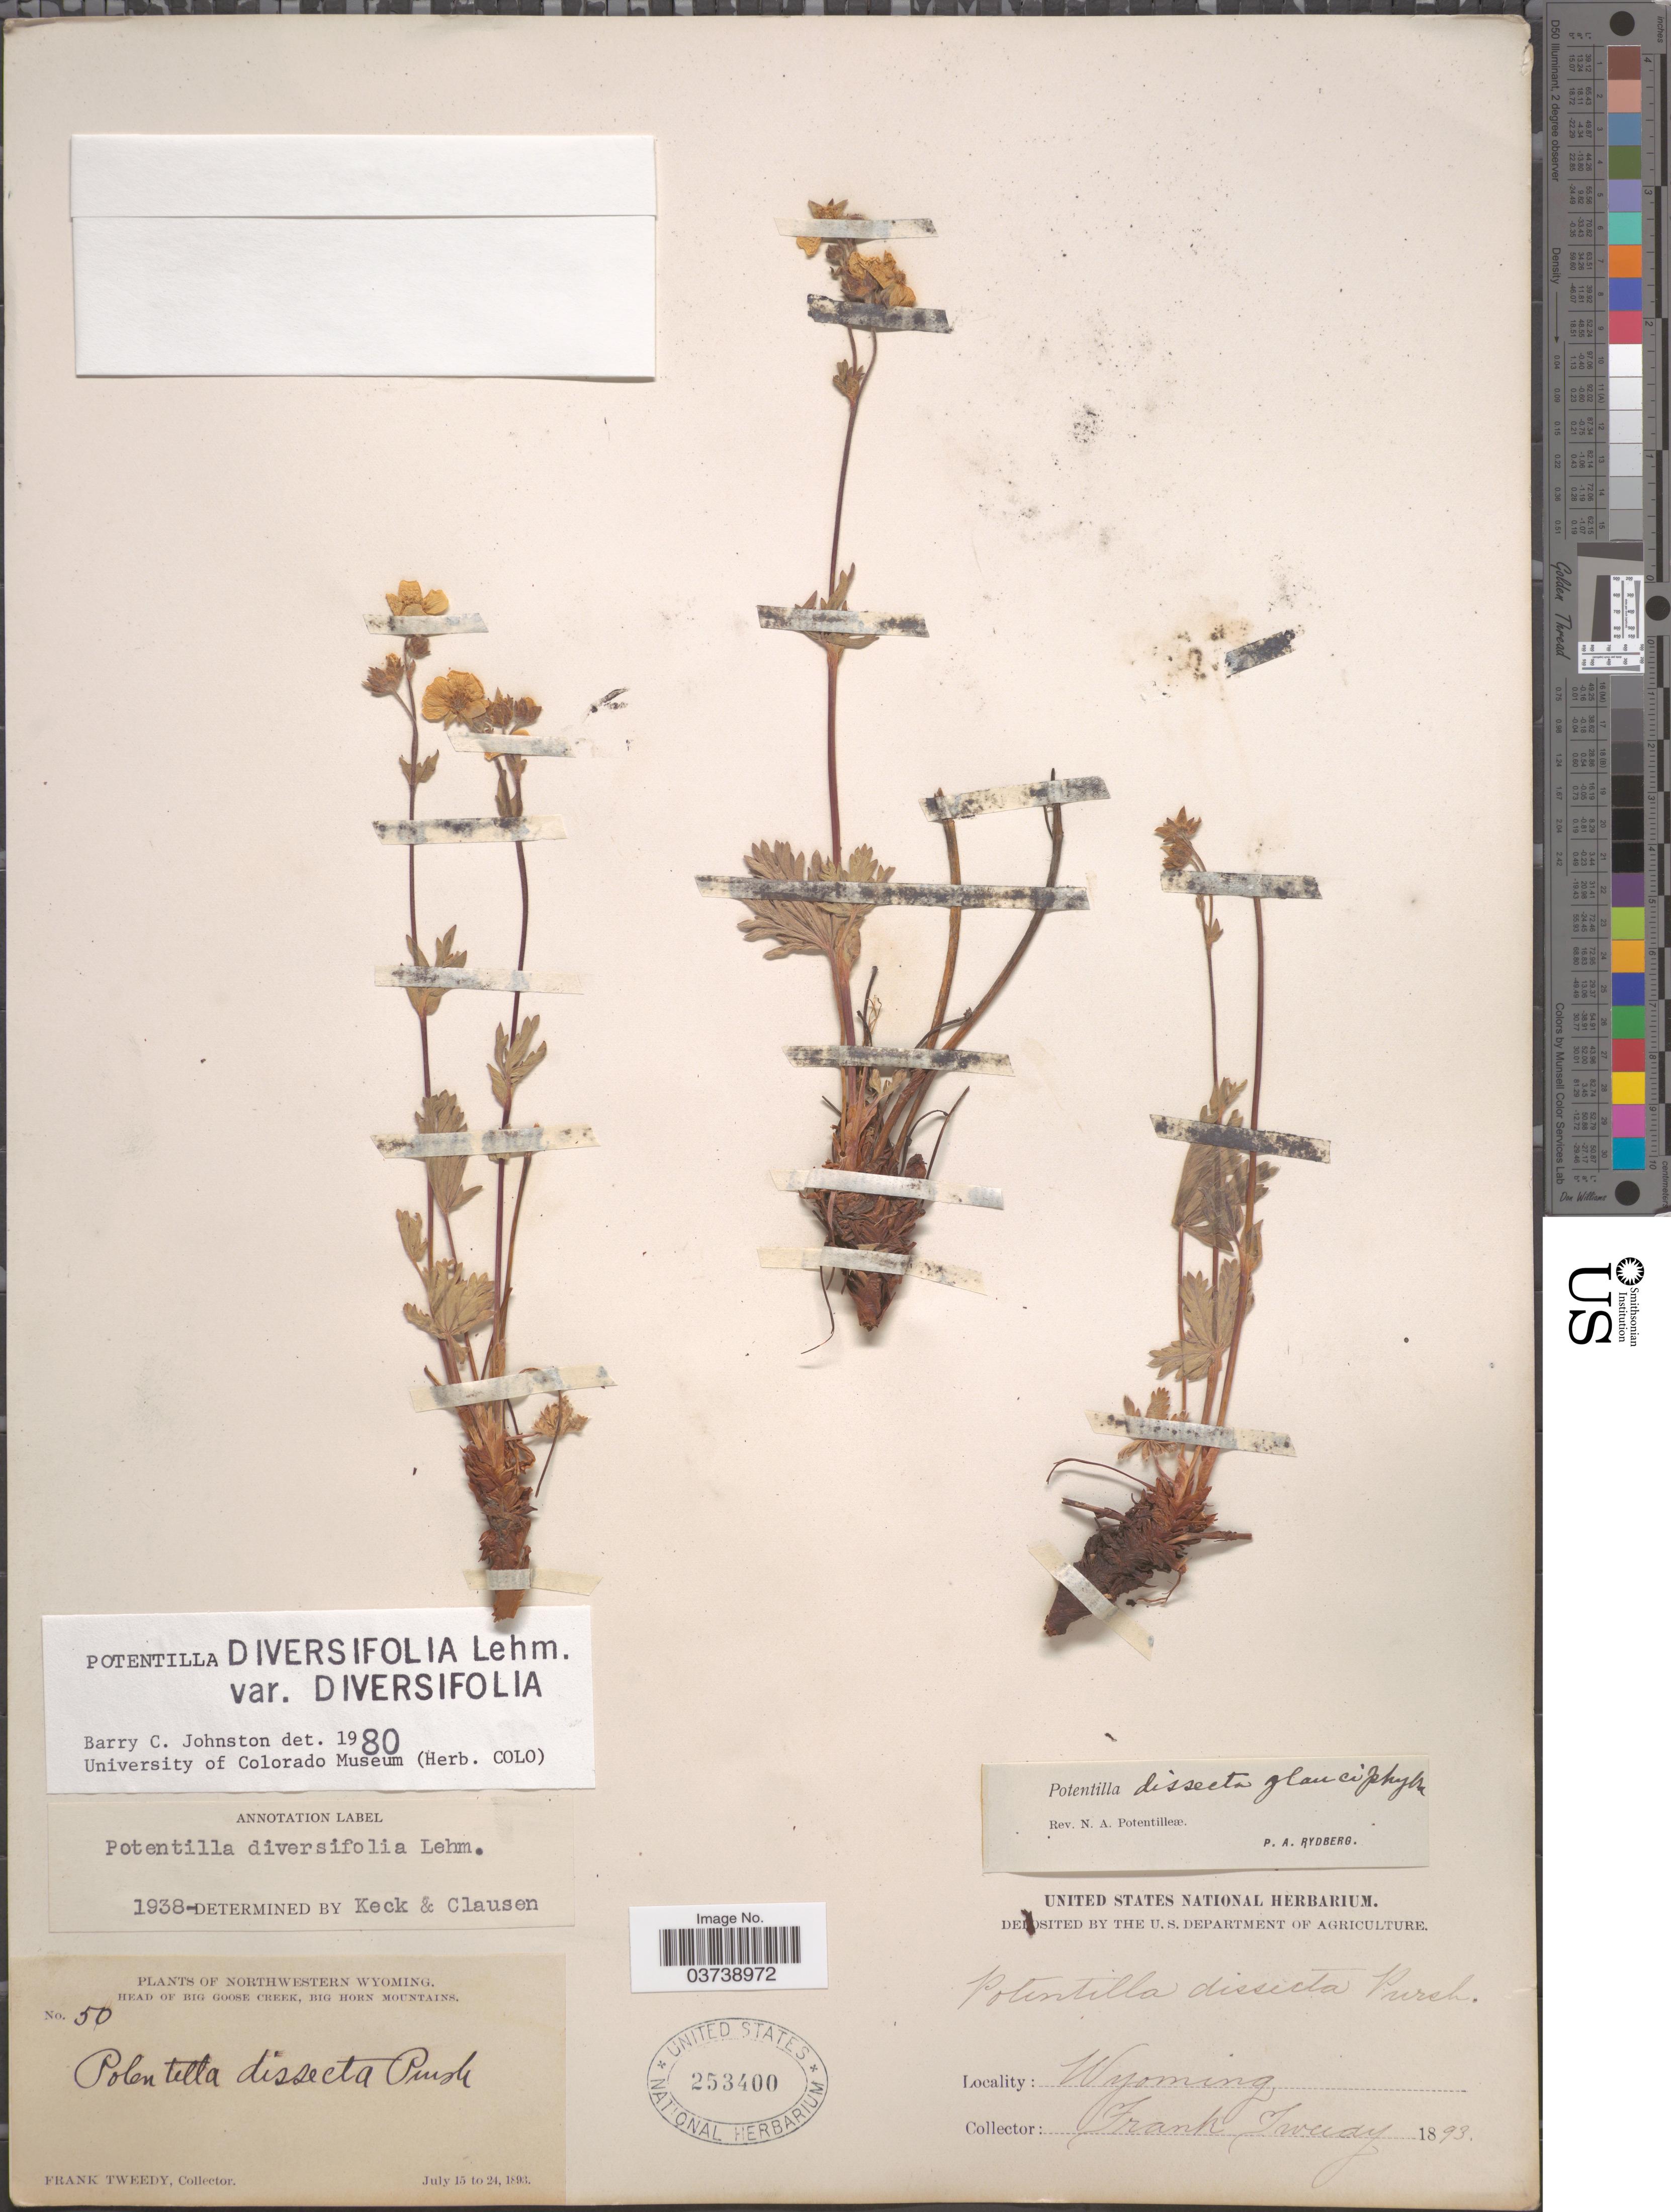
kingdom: Plantae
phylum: Tracheophyta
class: Magnoliopsida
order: Rosales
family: Rosaceae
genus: Potentilla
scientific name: Potentilla diversifolia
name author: Lehm.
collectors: F. Tweedy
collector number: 50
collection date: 1893-07-15/1893-07-24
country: United States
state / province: Wyoming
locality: Northwestern Wyoming. Head of Big Goose Creek, Big Horn Mountains.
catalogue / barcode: US 253400